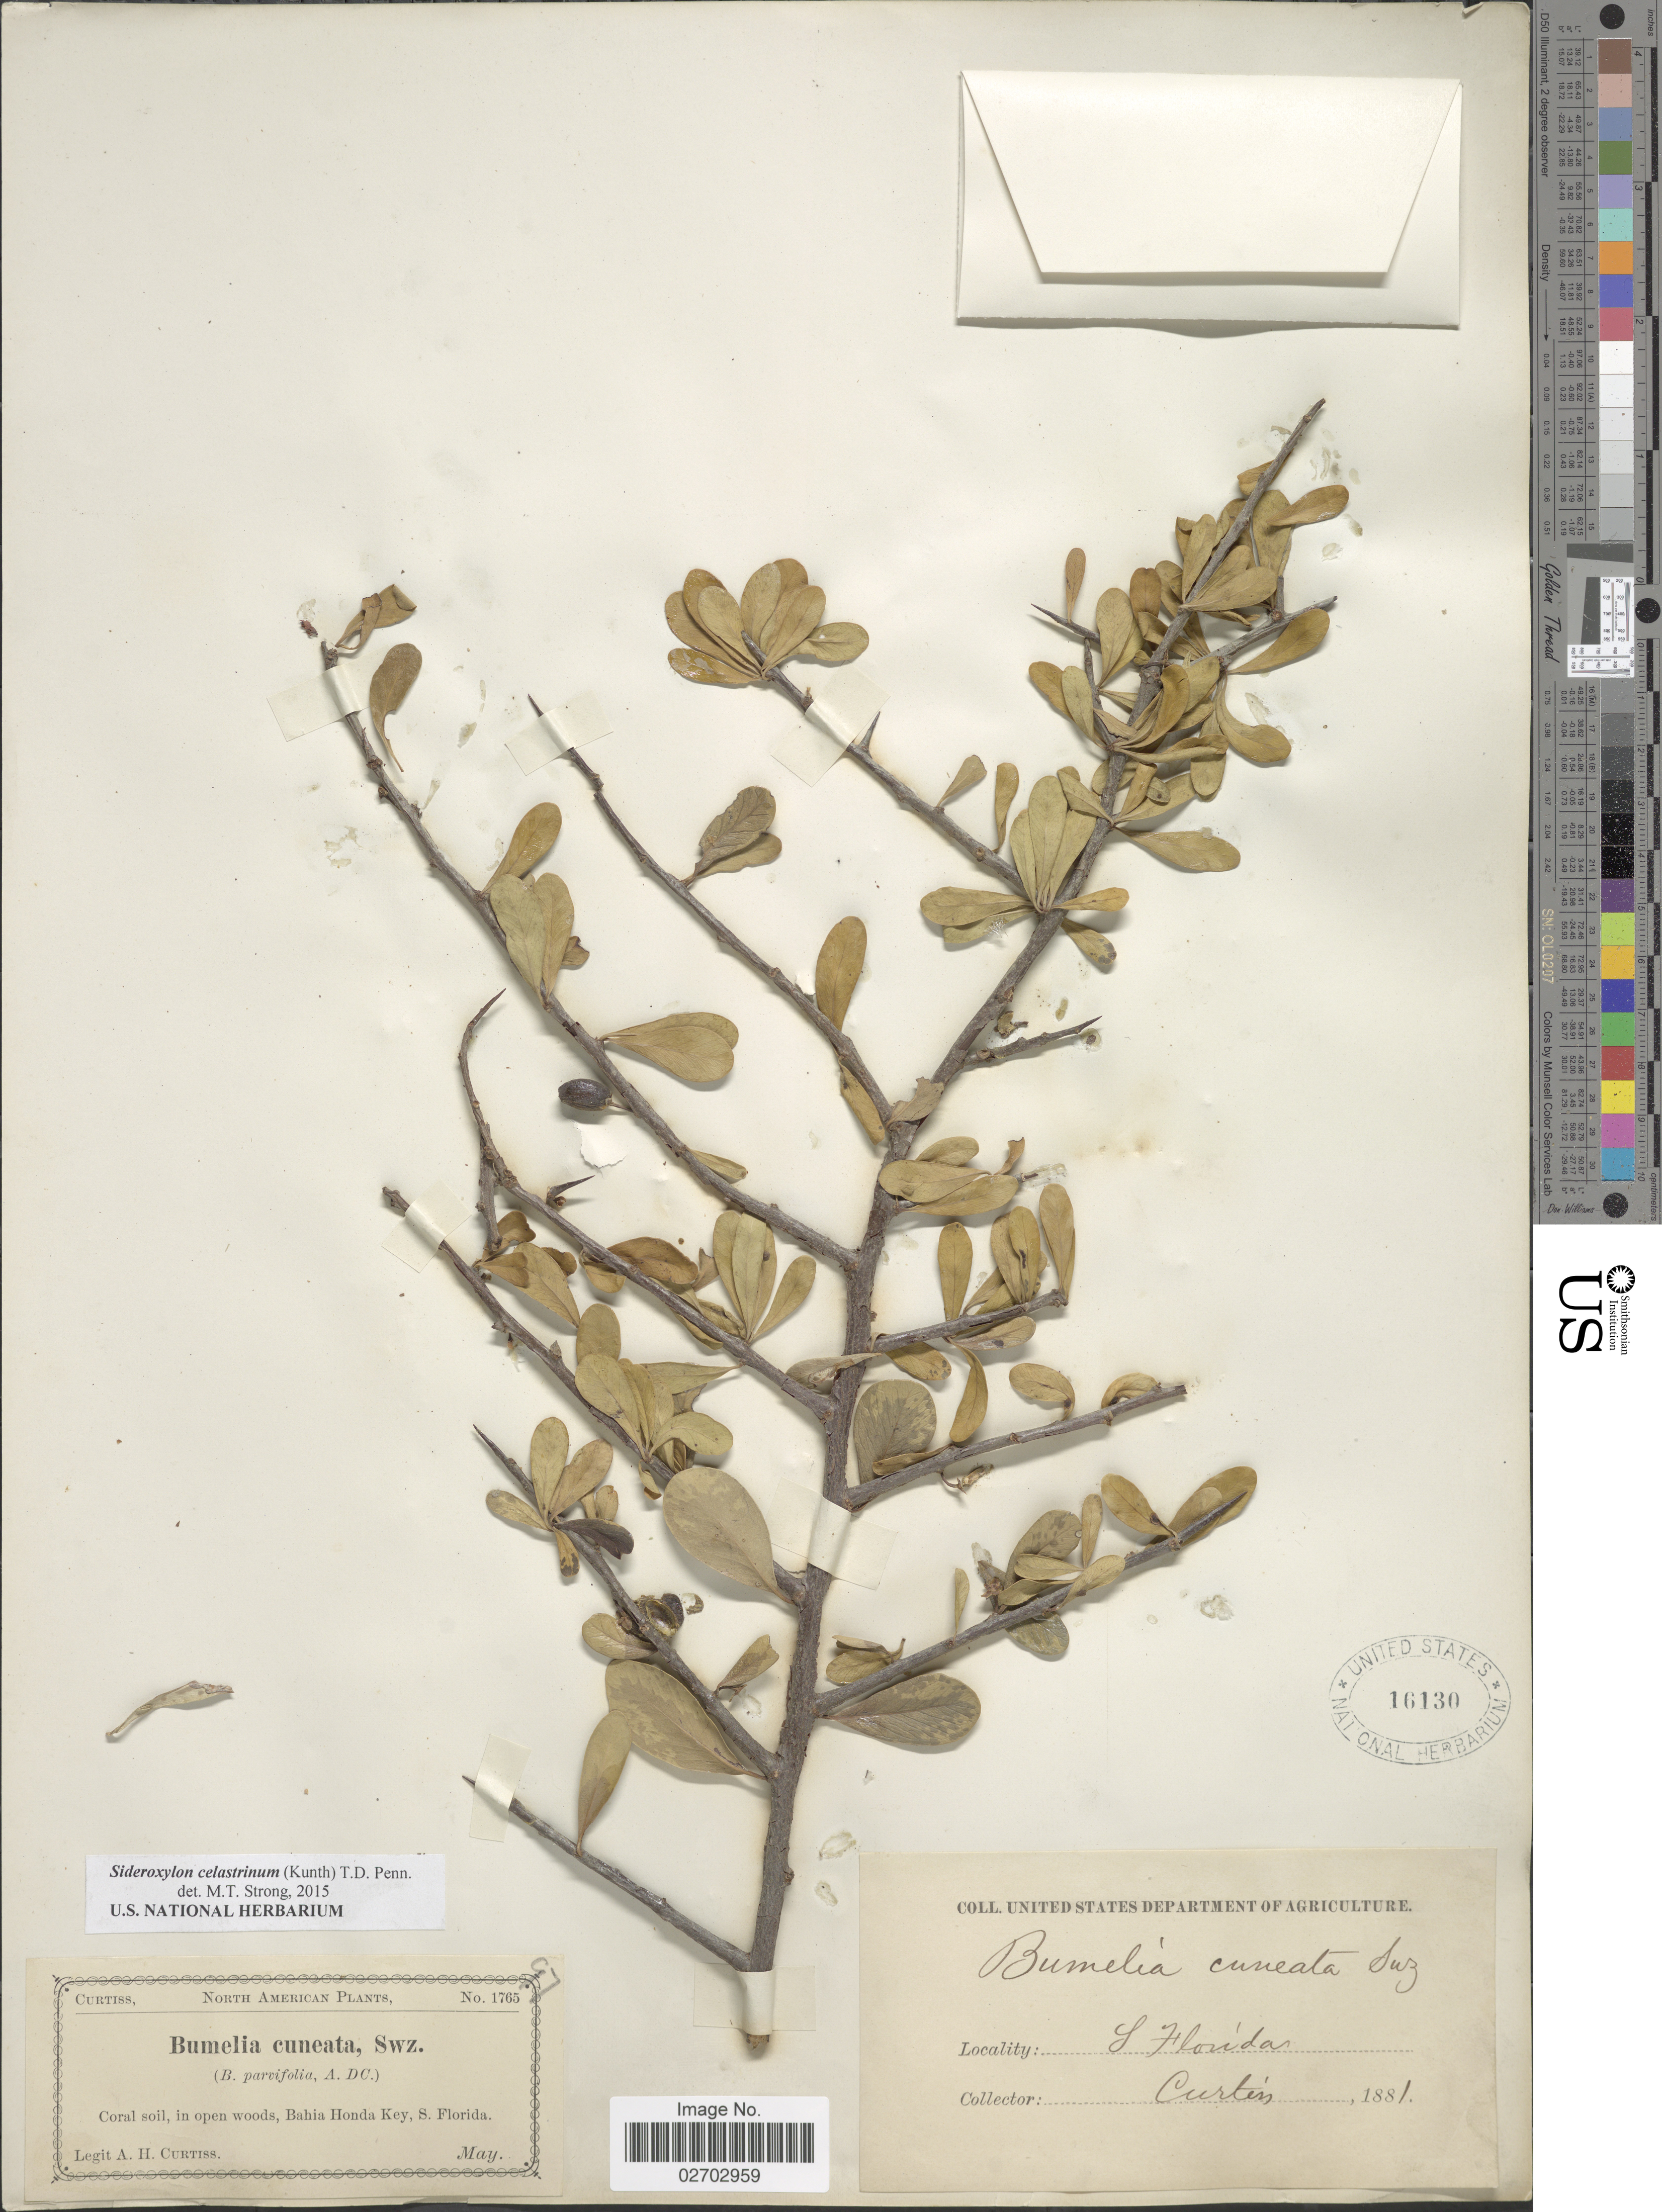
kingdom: Plantae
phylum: Tracheophyta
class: Magnoliopsida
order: Ericales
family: Sapotaceae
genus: Sideroxylon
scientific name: Sideroxylon celastrinum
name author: (Kunth) T.D. Penn.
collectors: A. H. Curtiss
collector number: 1765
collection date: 1881-05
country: United States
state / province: Florida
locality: Bahia Honda Key, S. Florida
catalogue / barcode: US 16130